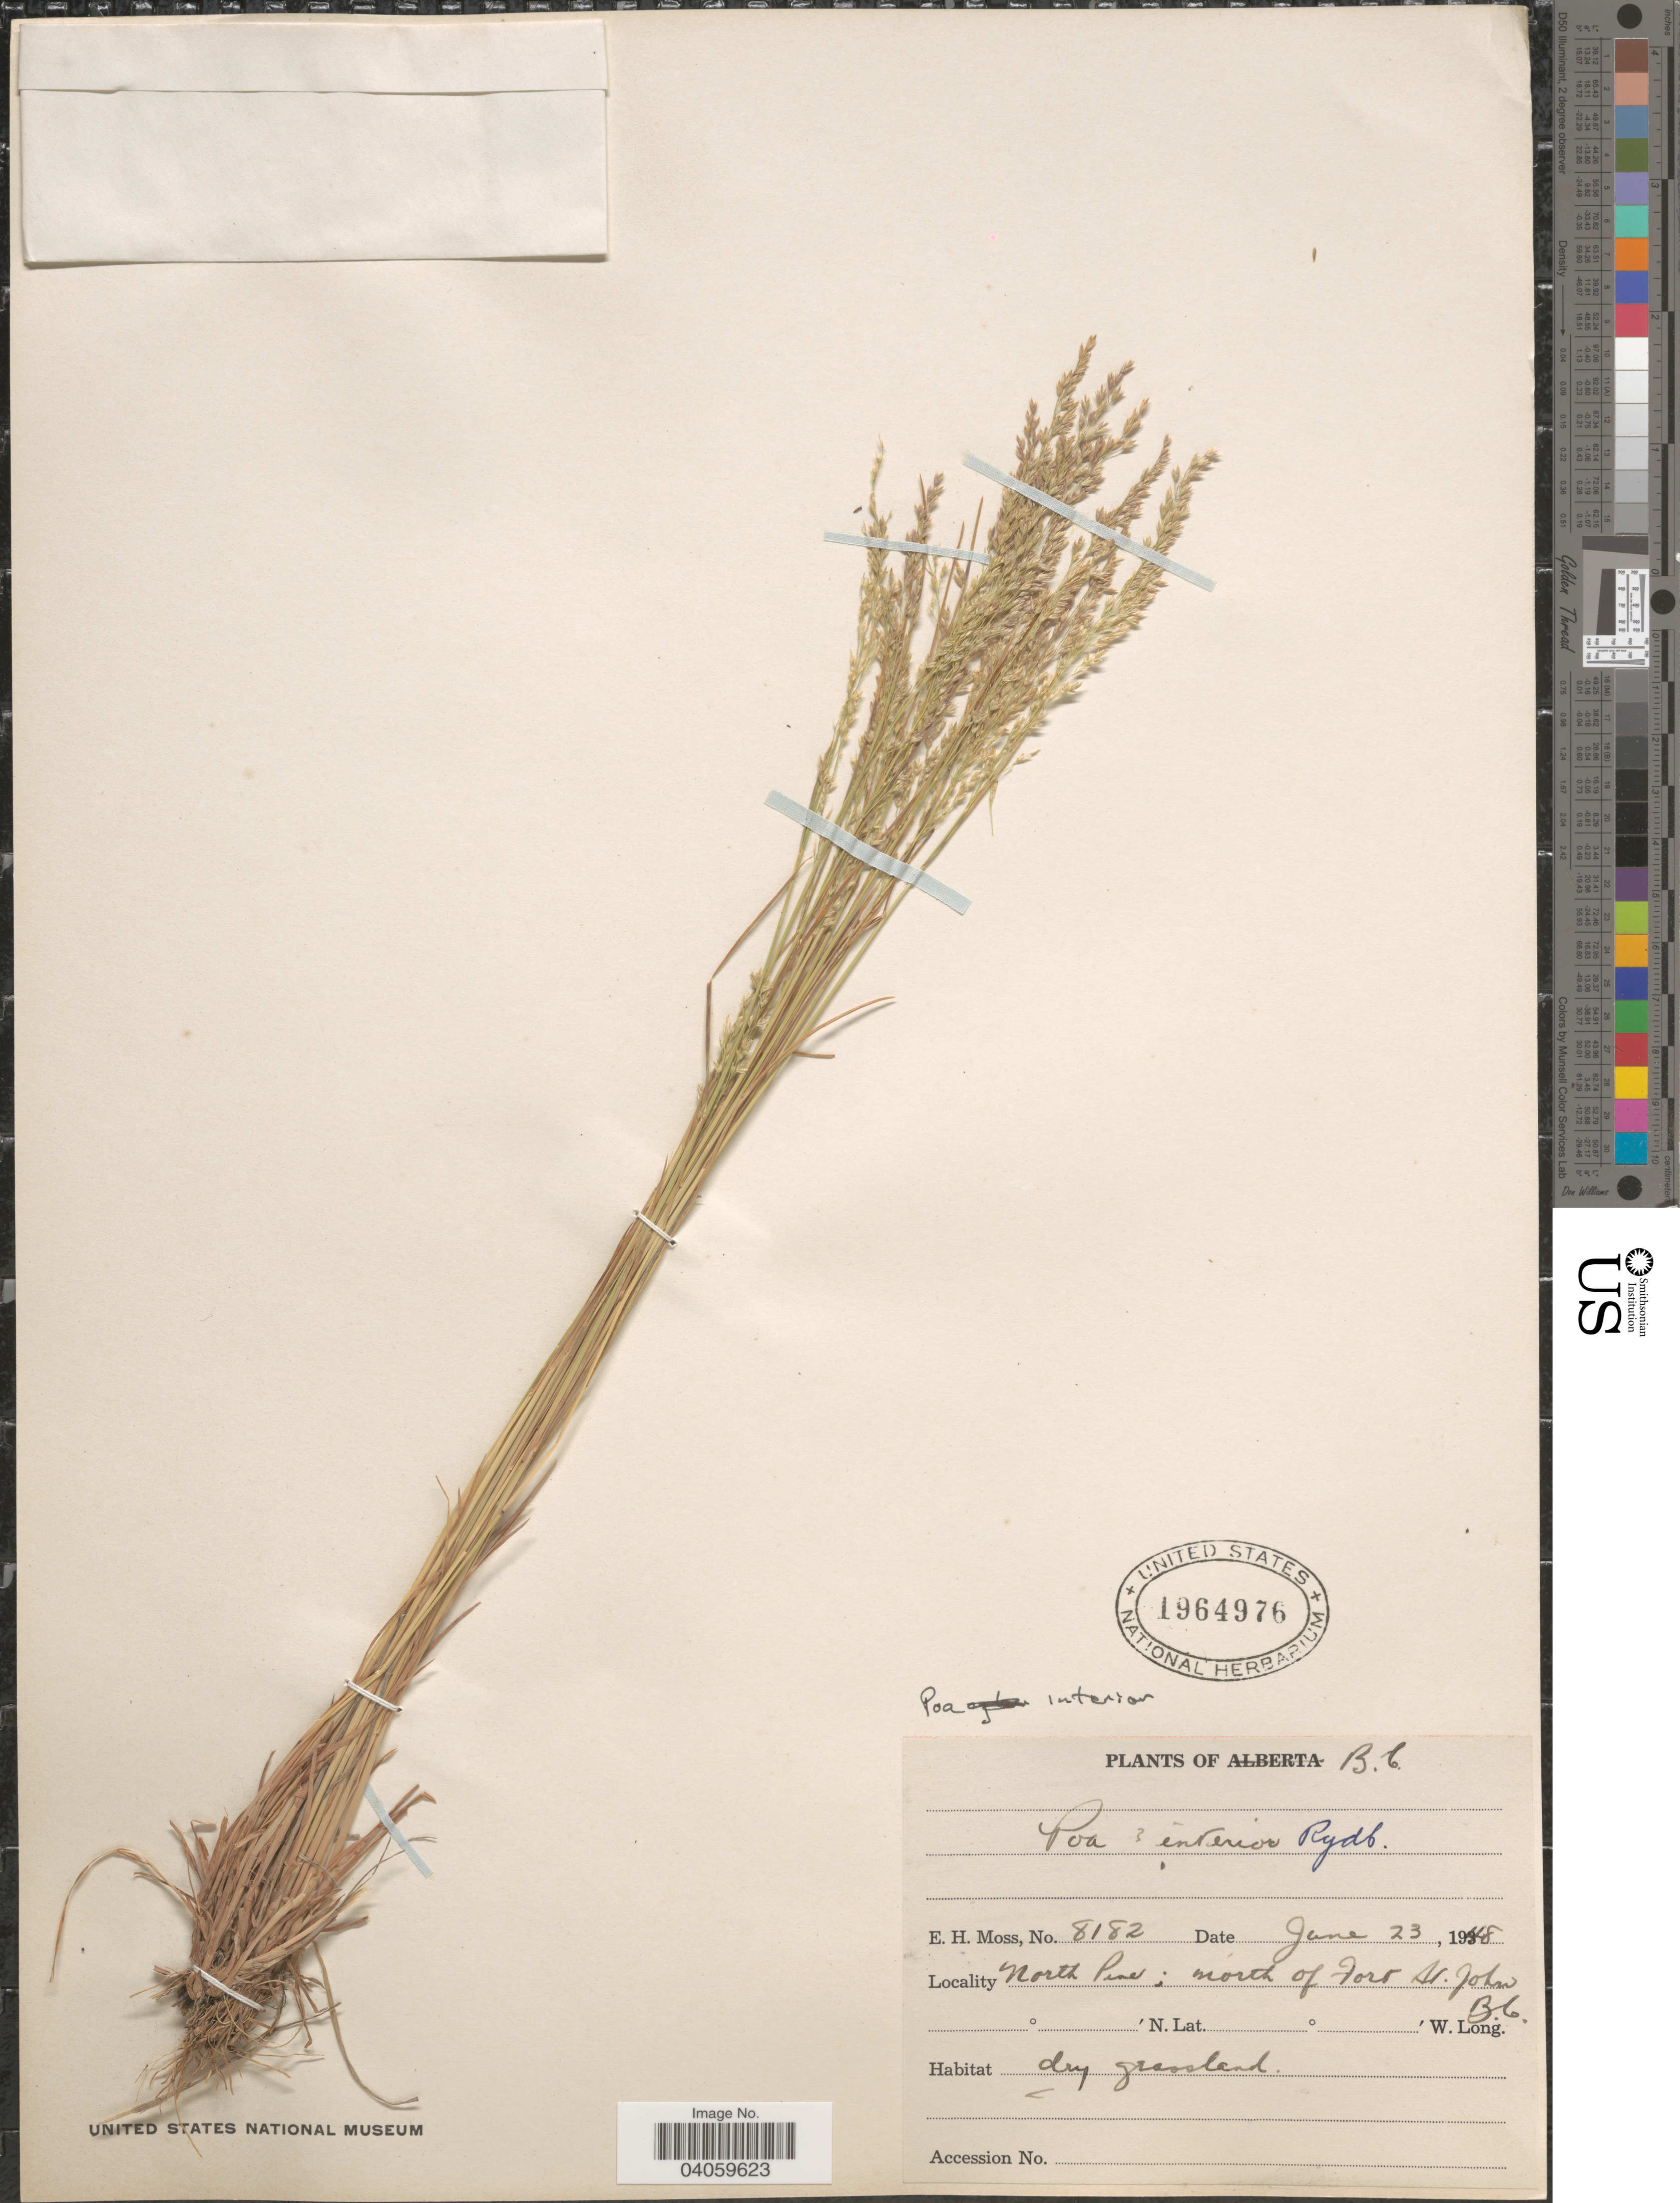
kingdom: Plantae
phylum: Tracheophyta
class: Liliopsida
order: Poales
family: Poaceae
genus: Poa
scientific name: Poa interior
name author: Rydb.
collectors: E. Moss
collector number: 8182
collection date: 1948-06-23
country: Canada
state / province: British Columbia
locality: North Pine; north of Fort St. John.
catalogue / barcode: US 1964976